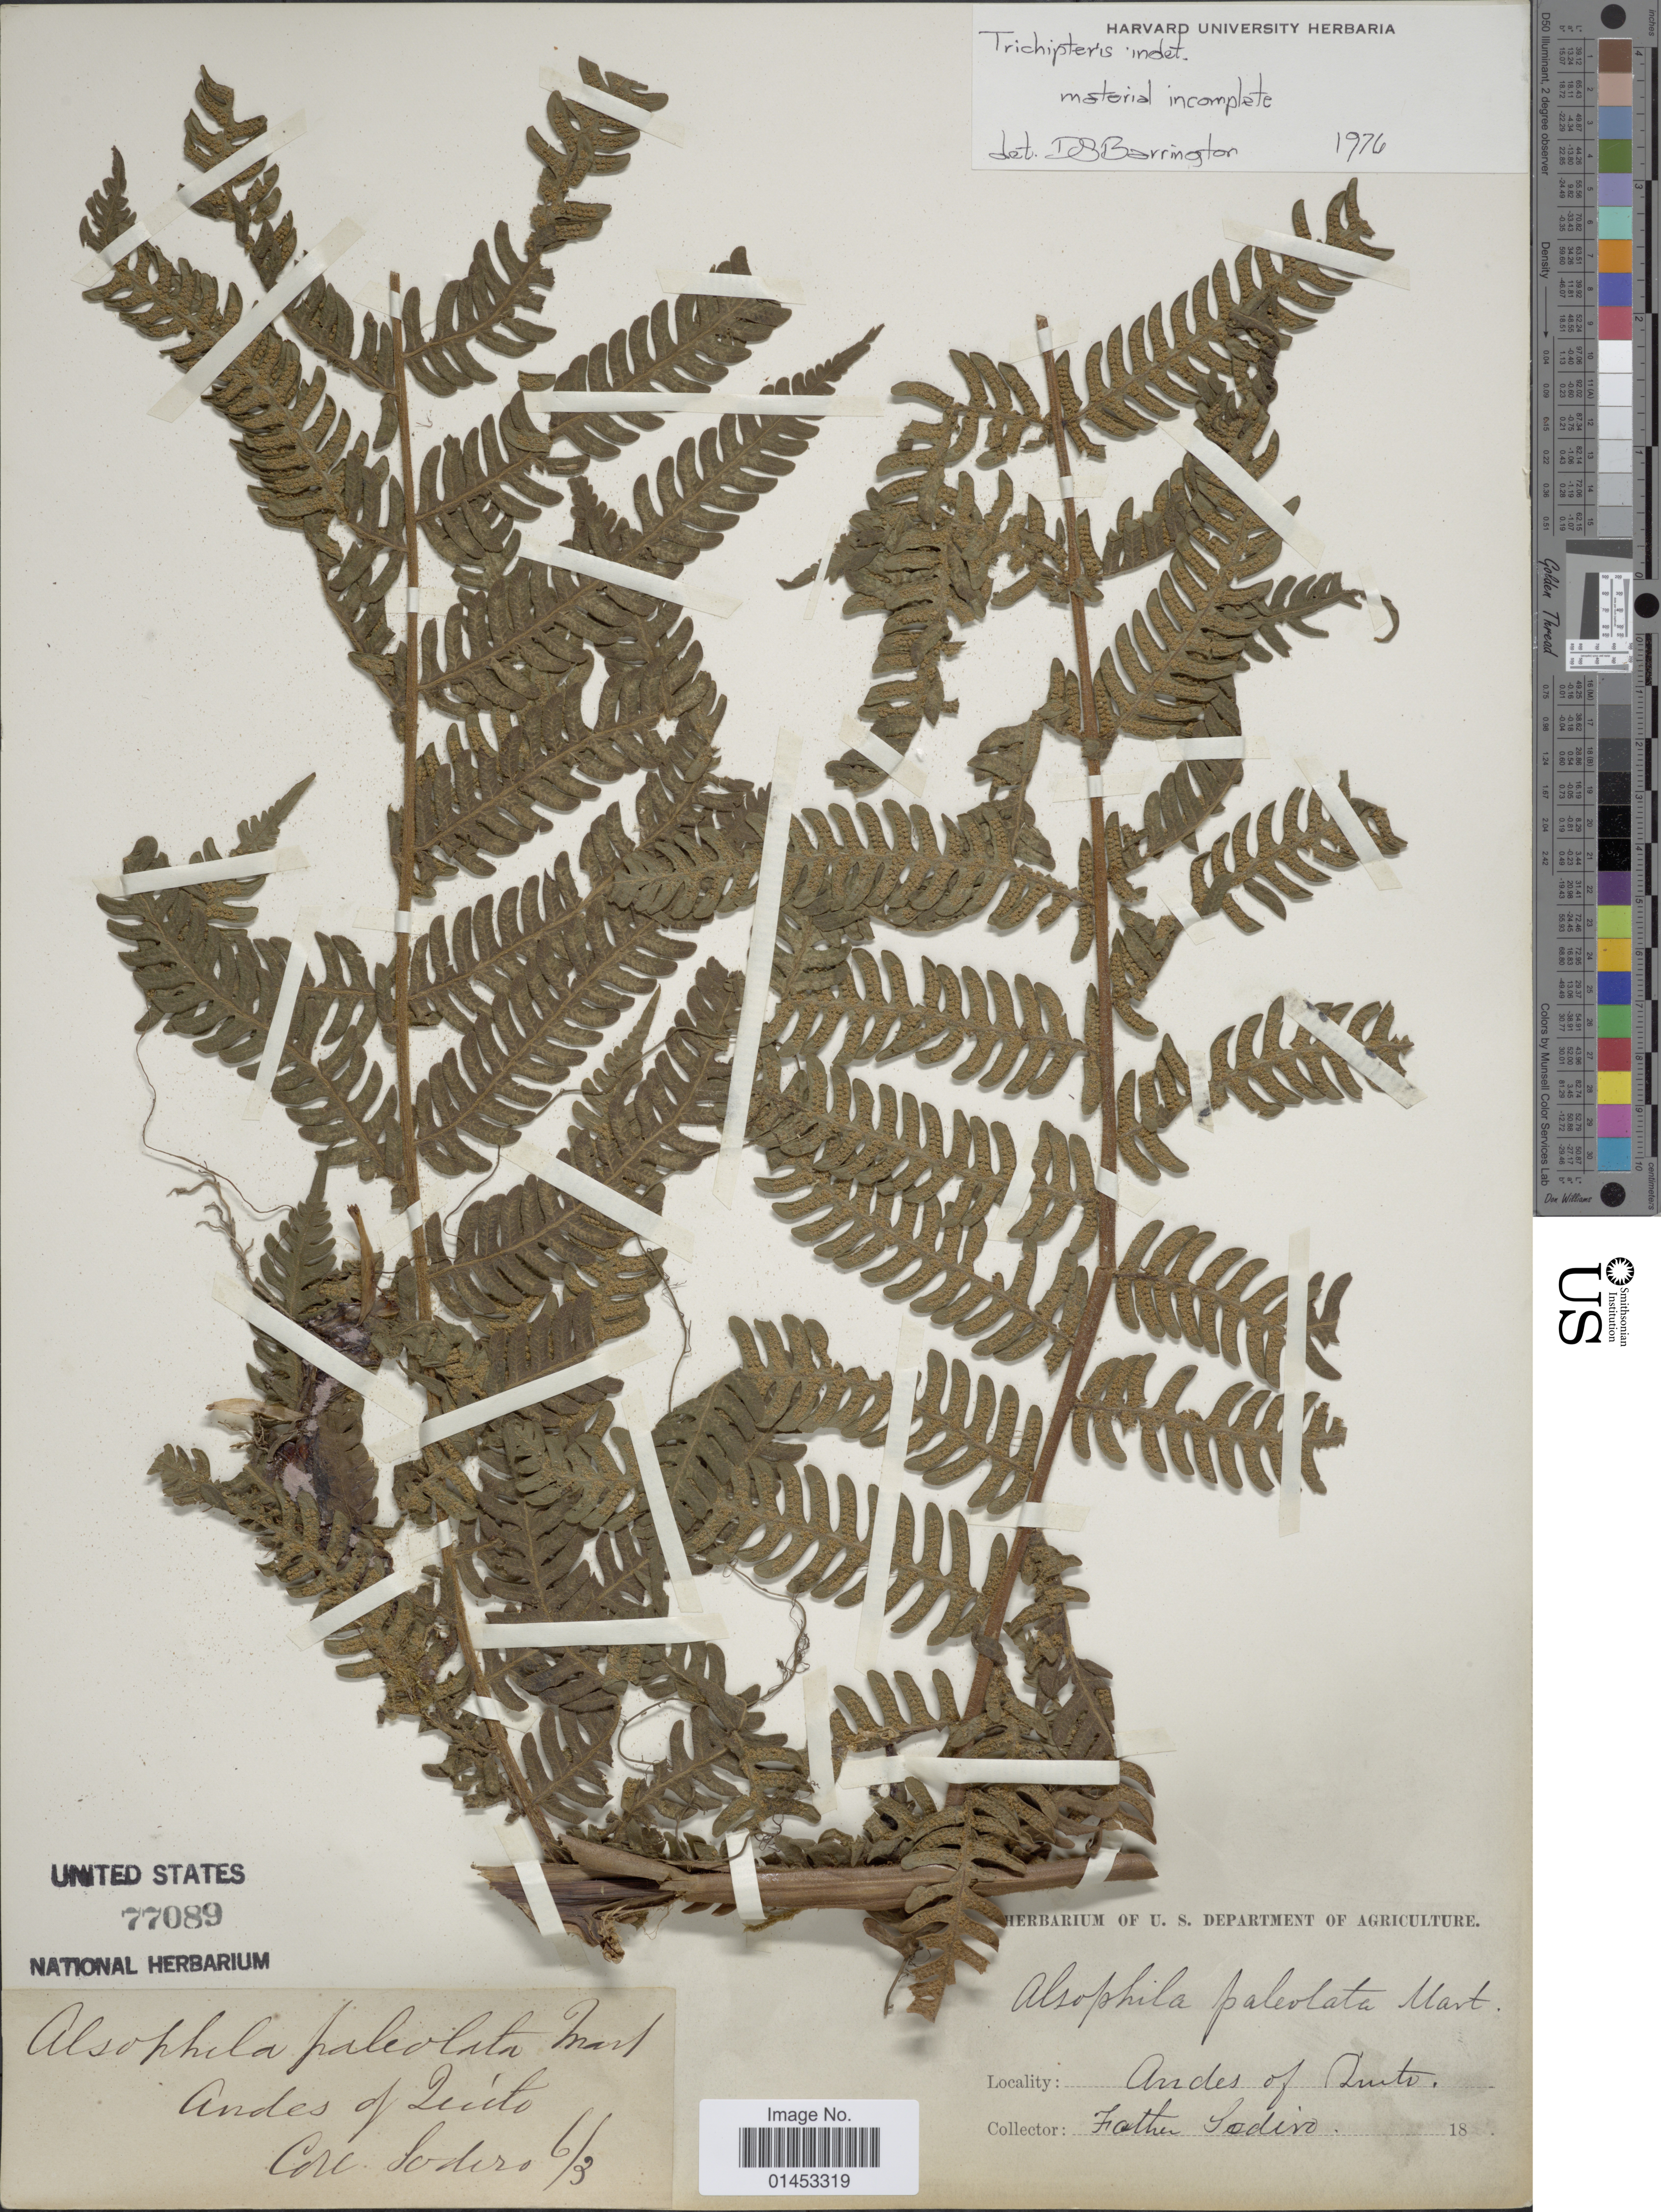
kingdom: Plantae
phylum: Tracheophyta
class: Polypodiopsida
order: Cyatheales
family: Cyatheaceae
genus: Cyathea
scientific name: Cyathea sp.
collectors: Sodiro, --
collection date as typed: Transcribed d/m/y: /6/3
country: Ecuador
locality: Andes of Quito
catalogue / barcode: US 77089